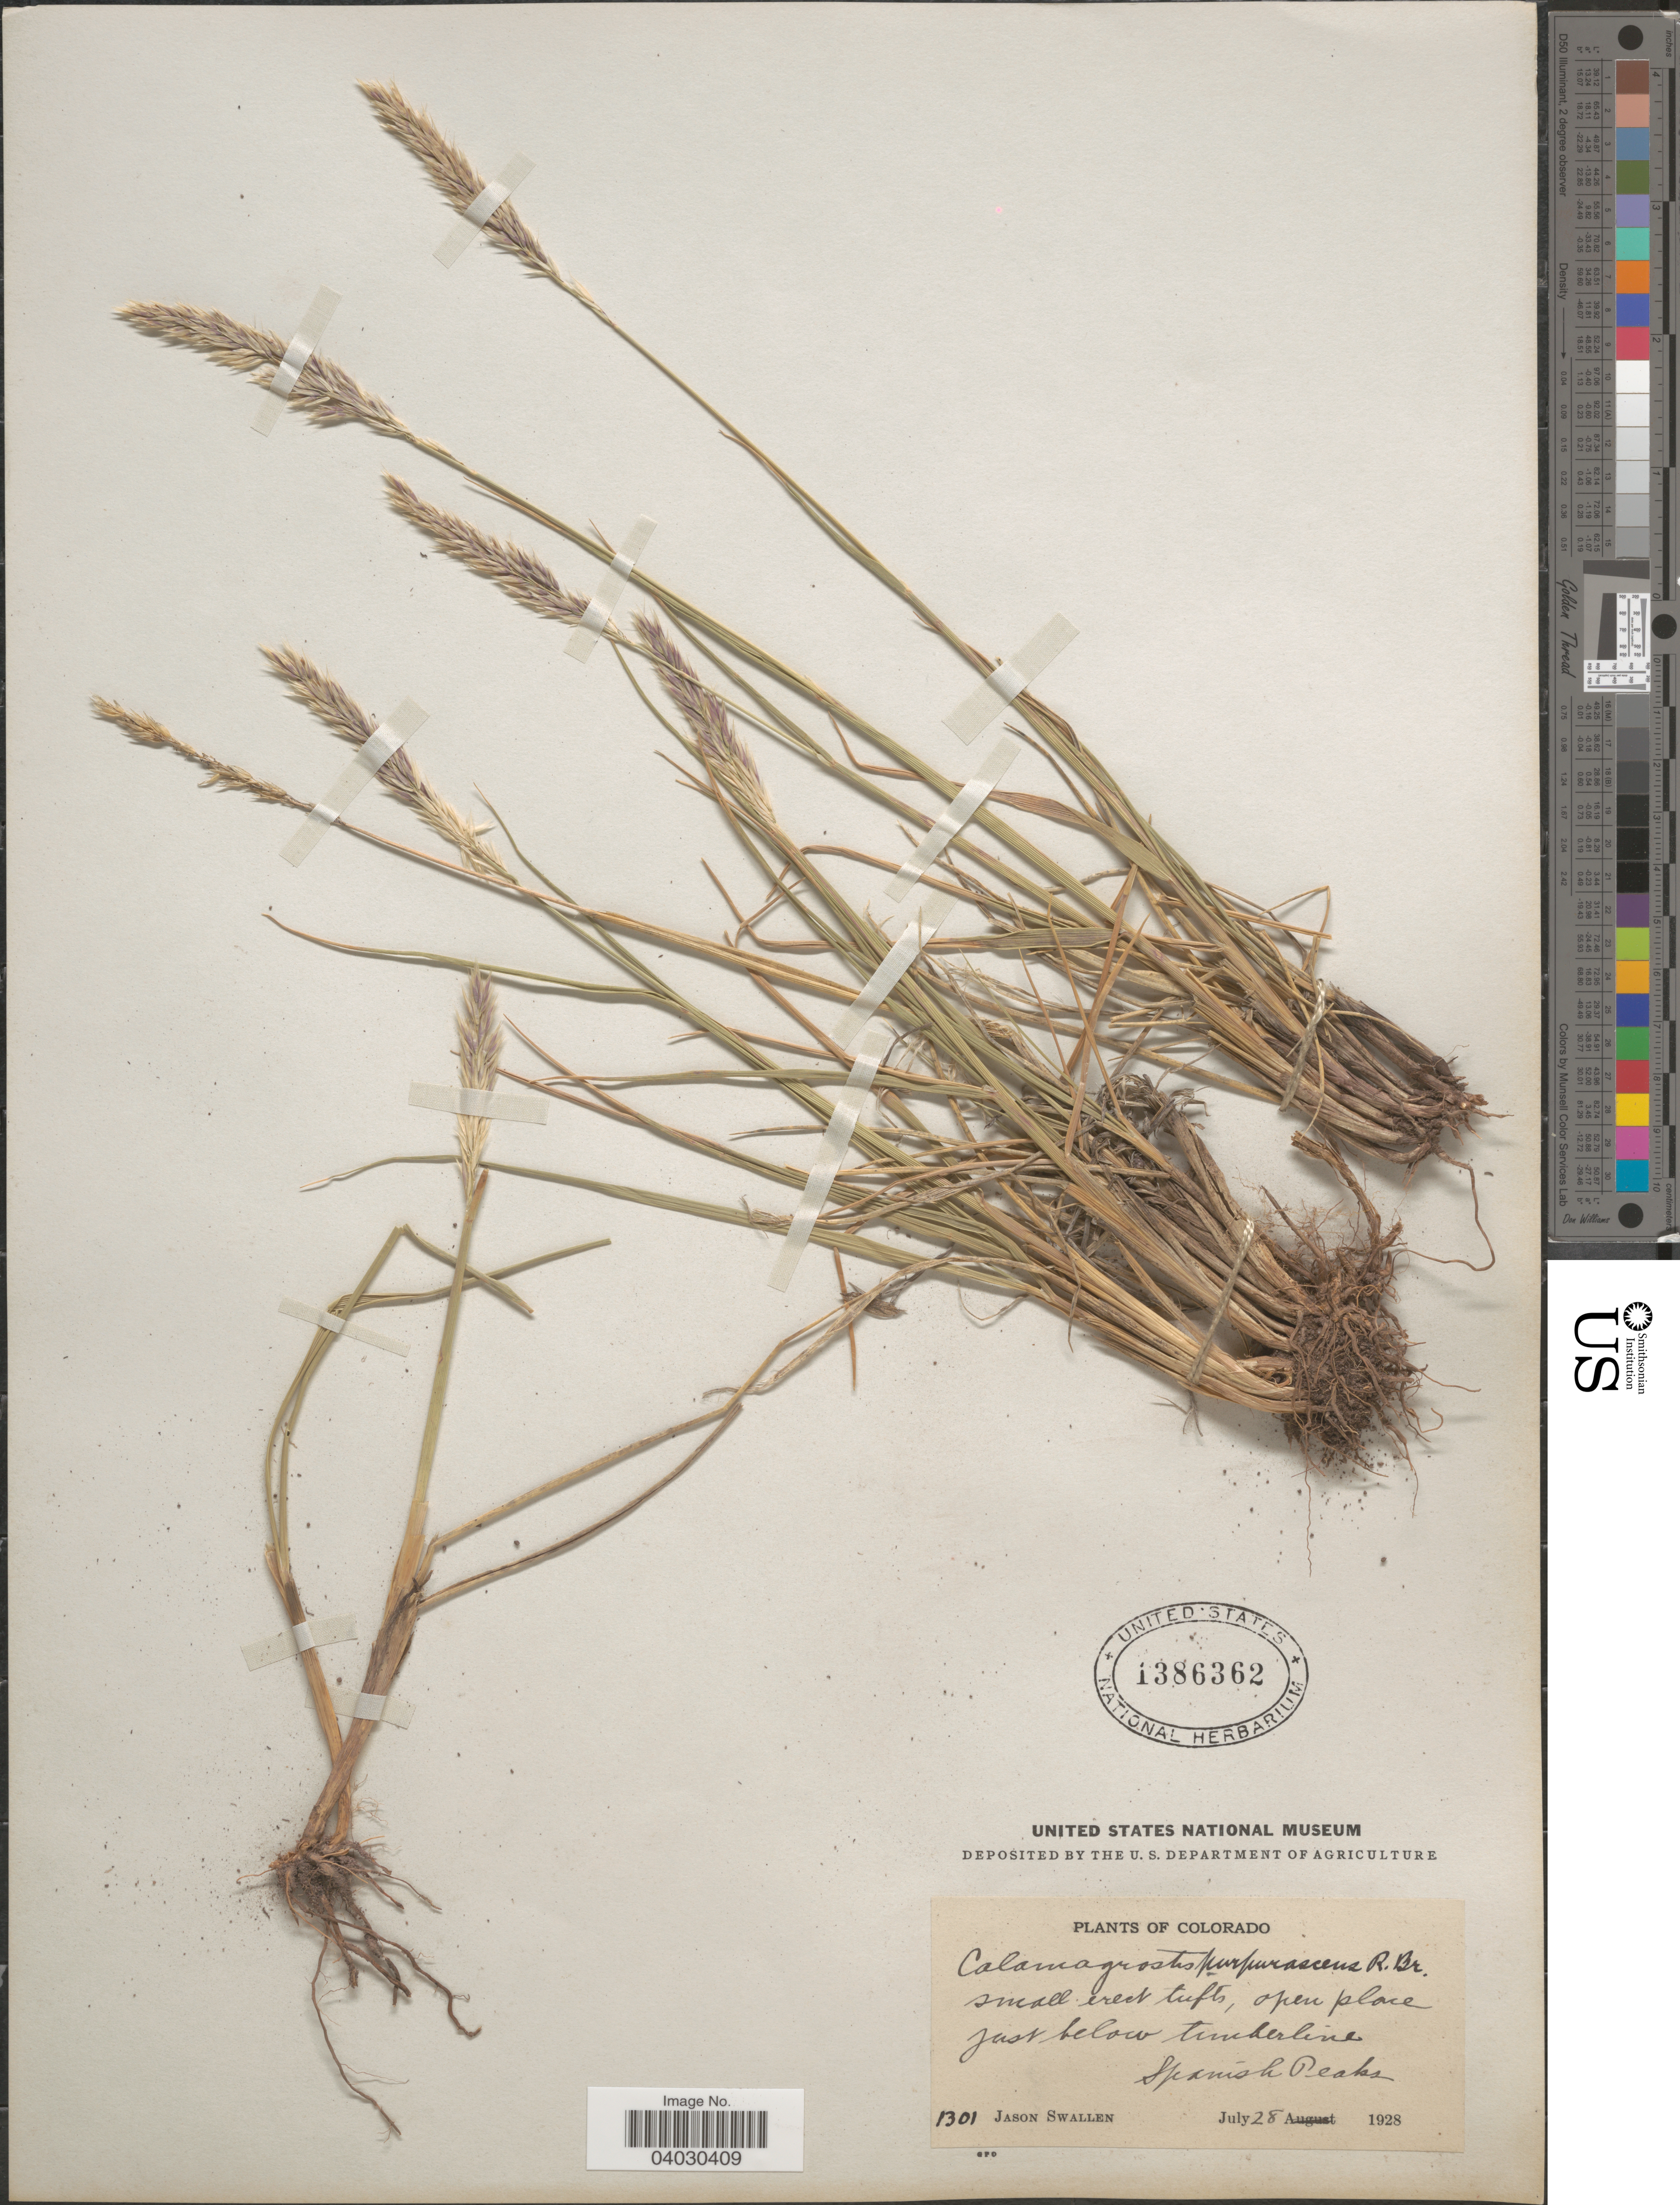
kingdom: Plantae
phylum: Tracheophyta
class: Liliopsida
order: Poales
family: Poaceae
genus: Calamagrostis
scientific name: Calamagrostis purpurascens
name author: R. Br.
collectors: J. R. Swallen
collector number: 1301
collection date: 1928-07-28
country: United States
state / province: Colorado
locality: Open place just below timberline. Spanish Peaks.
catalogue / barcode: US 1386362